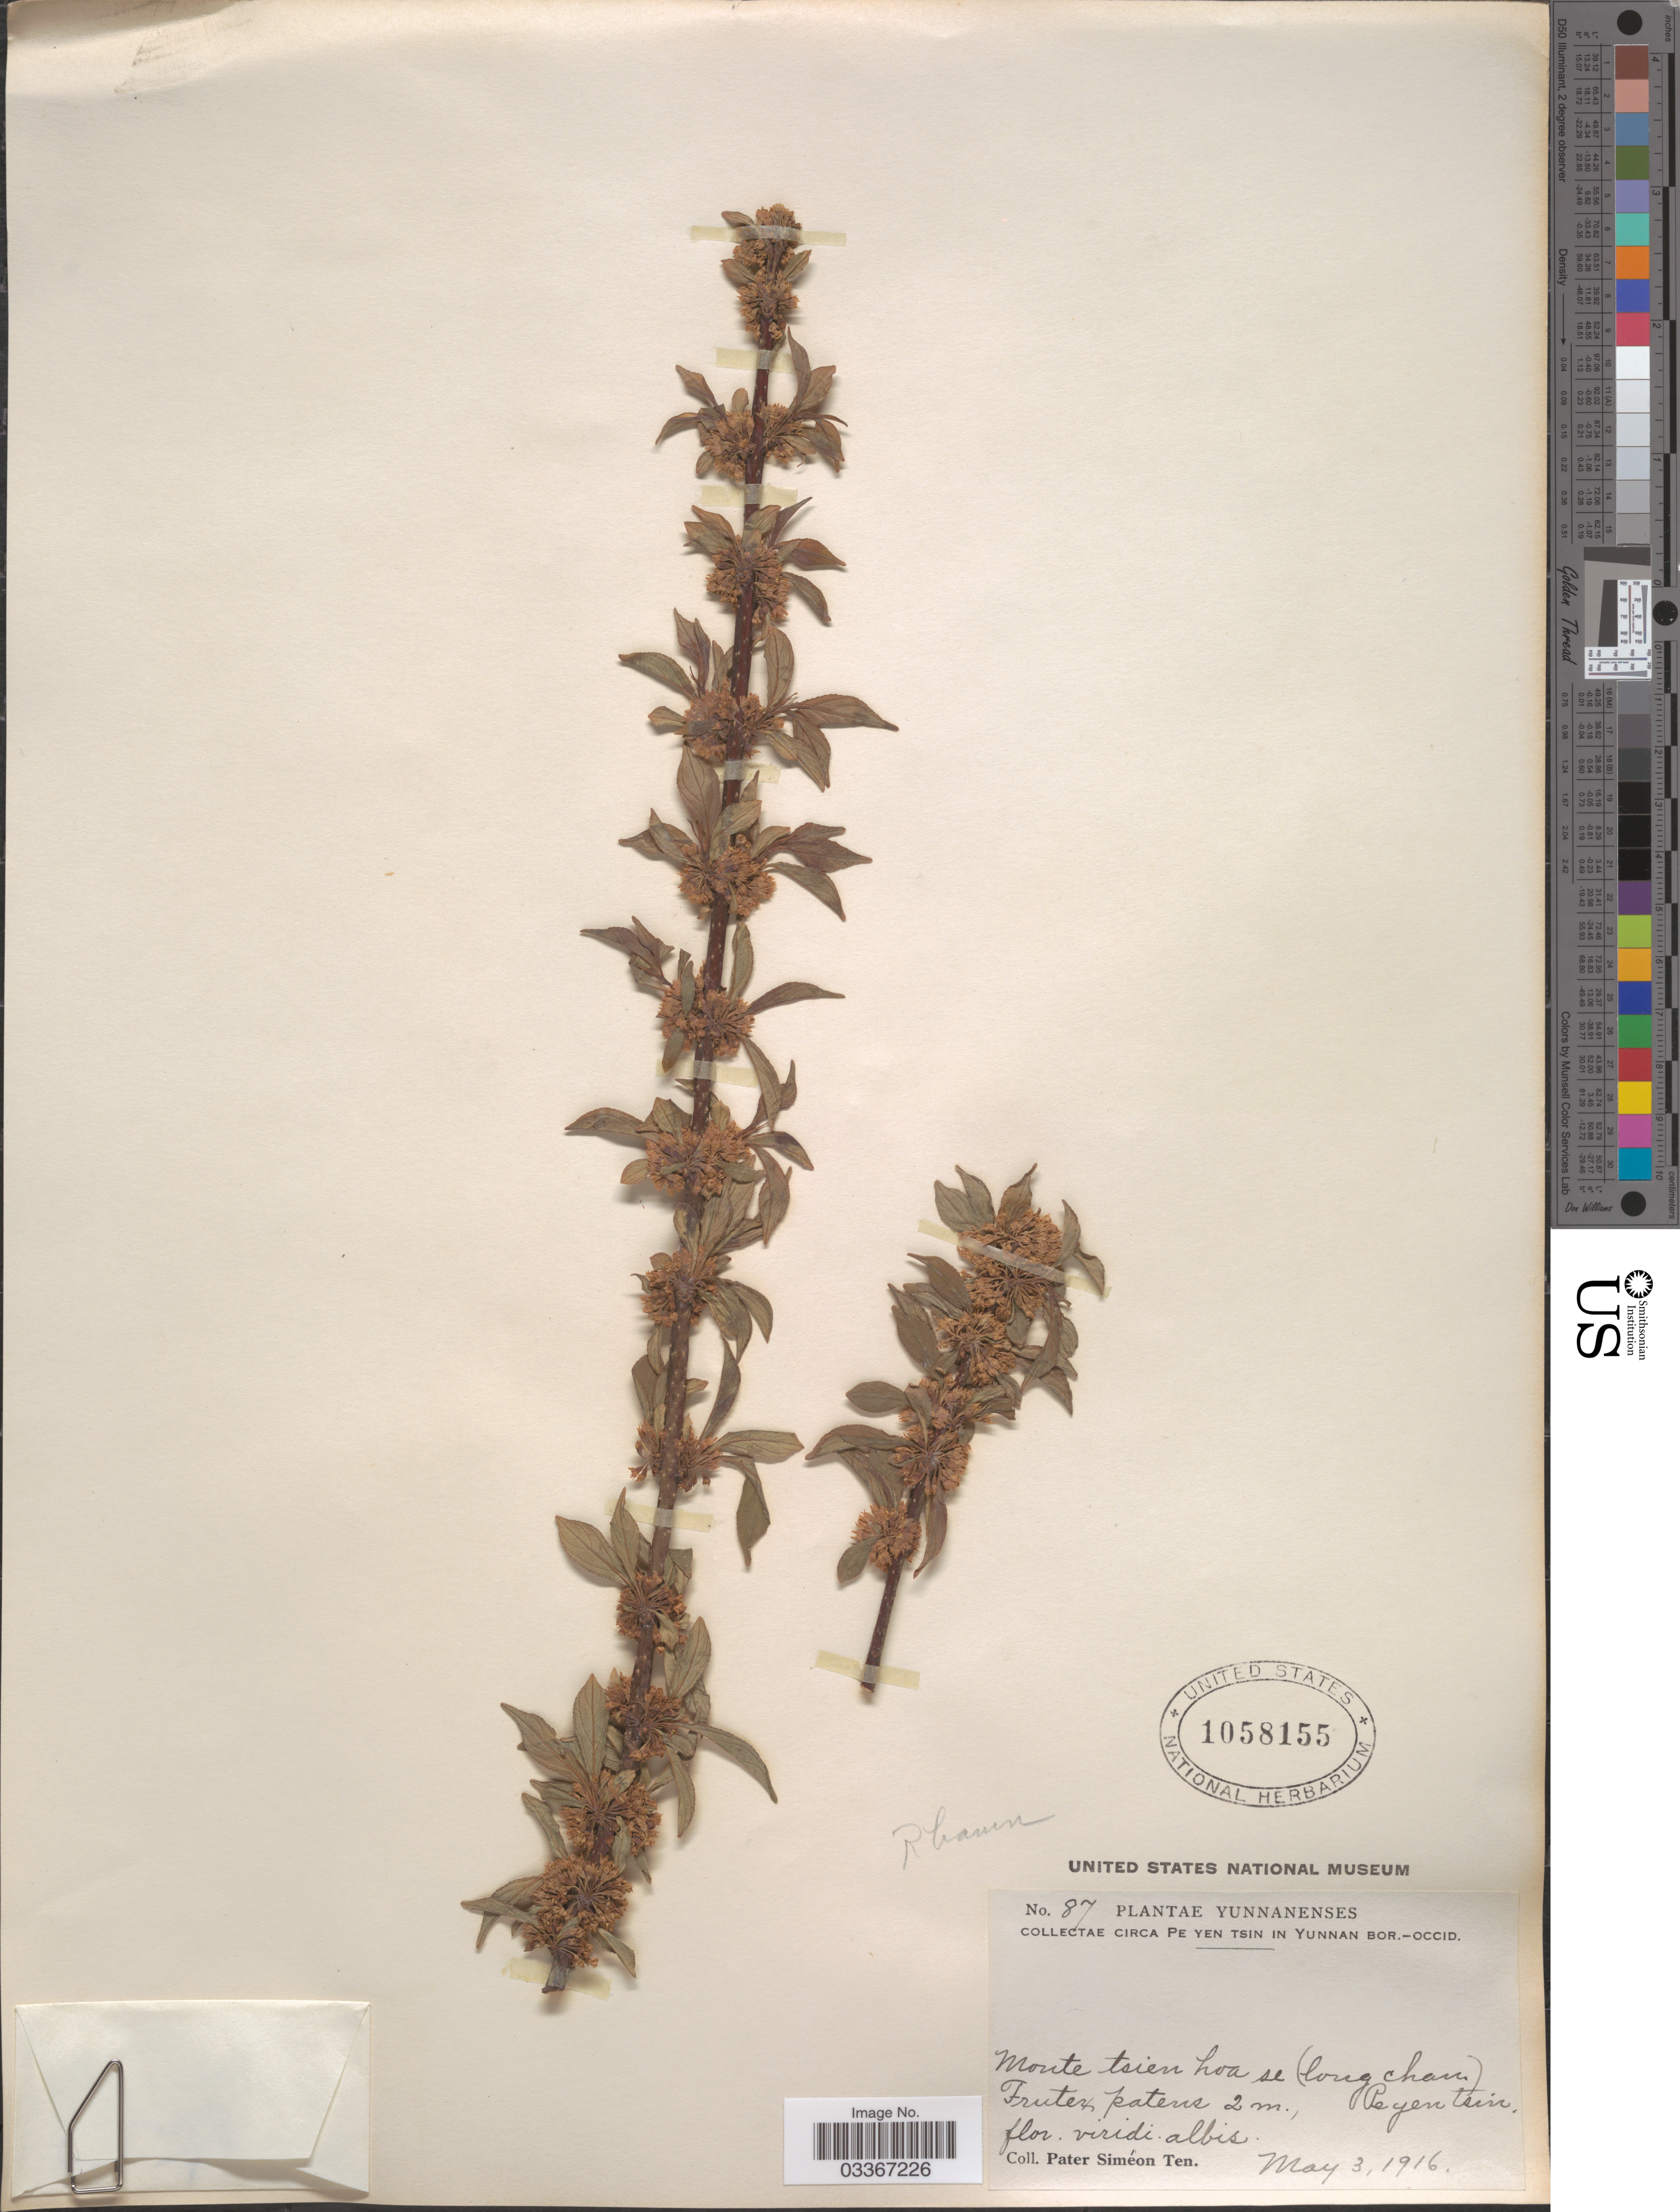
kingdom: Plantae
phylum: Tracheophyta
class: Magnoliopsida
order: Rosales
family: Rhamnaceae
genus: Rhamnus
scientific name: Rhamnus sp.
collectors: P. S. Ten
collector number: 87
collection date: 1916-05-03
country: China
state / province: Yunnan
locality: Circa Pe Yen Tsin in Yunnan Bor.-Occid. Monte tsien hoa se (long chan). Peyen tsin. [unsure placement]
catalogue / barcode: US 1058155